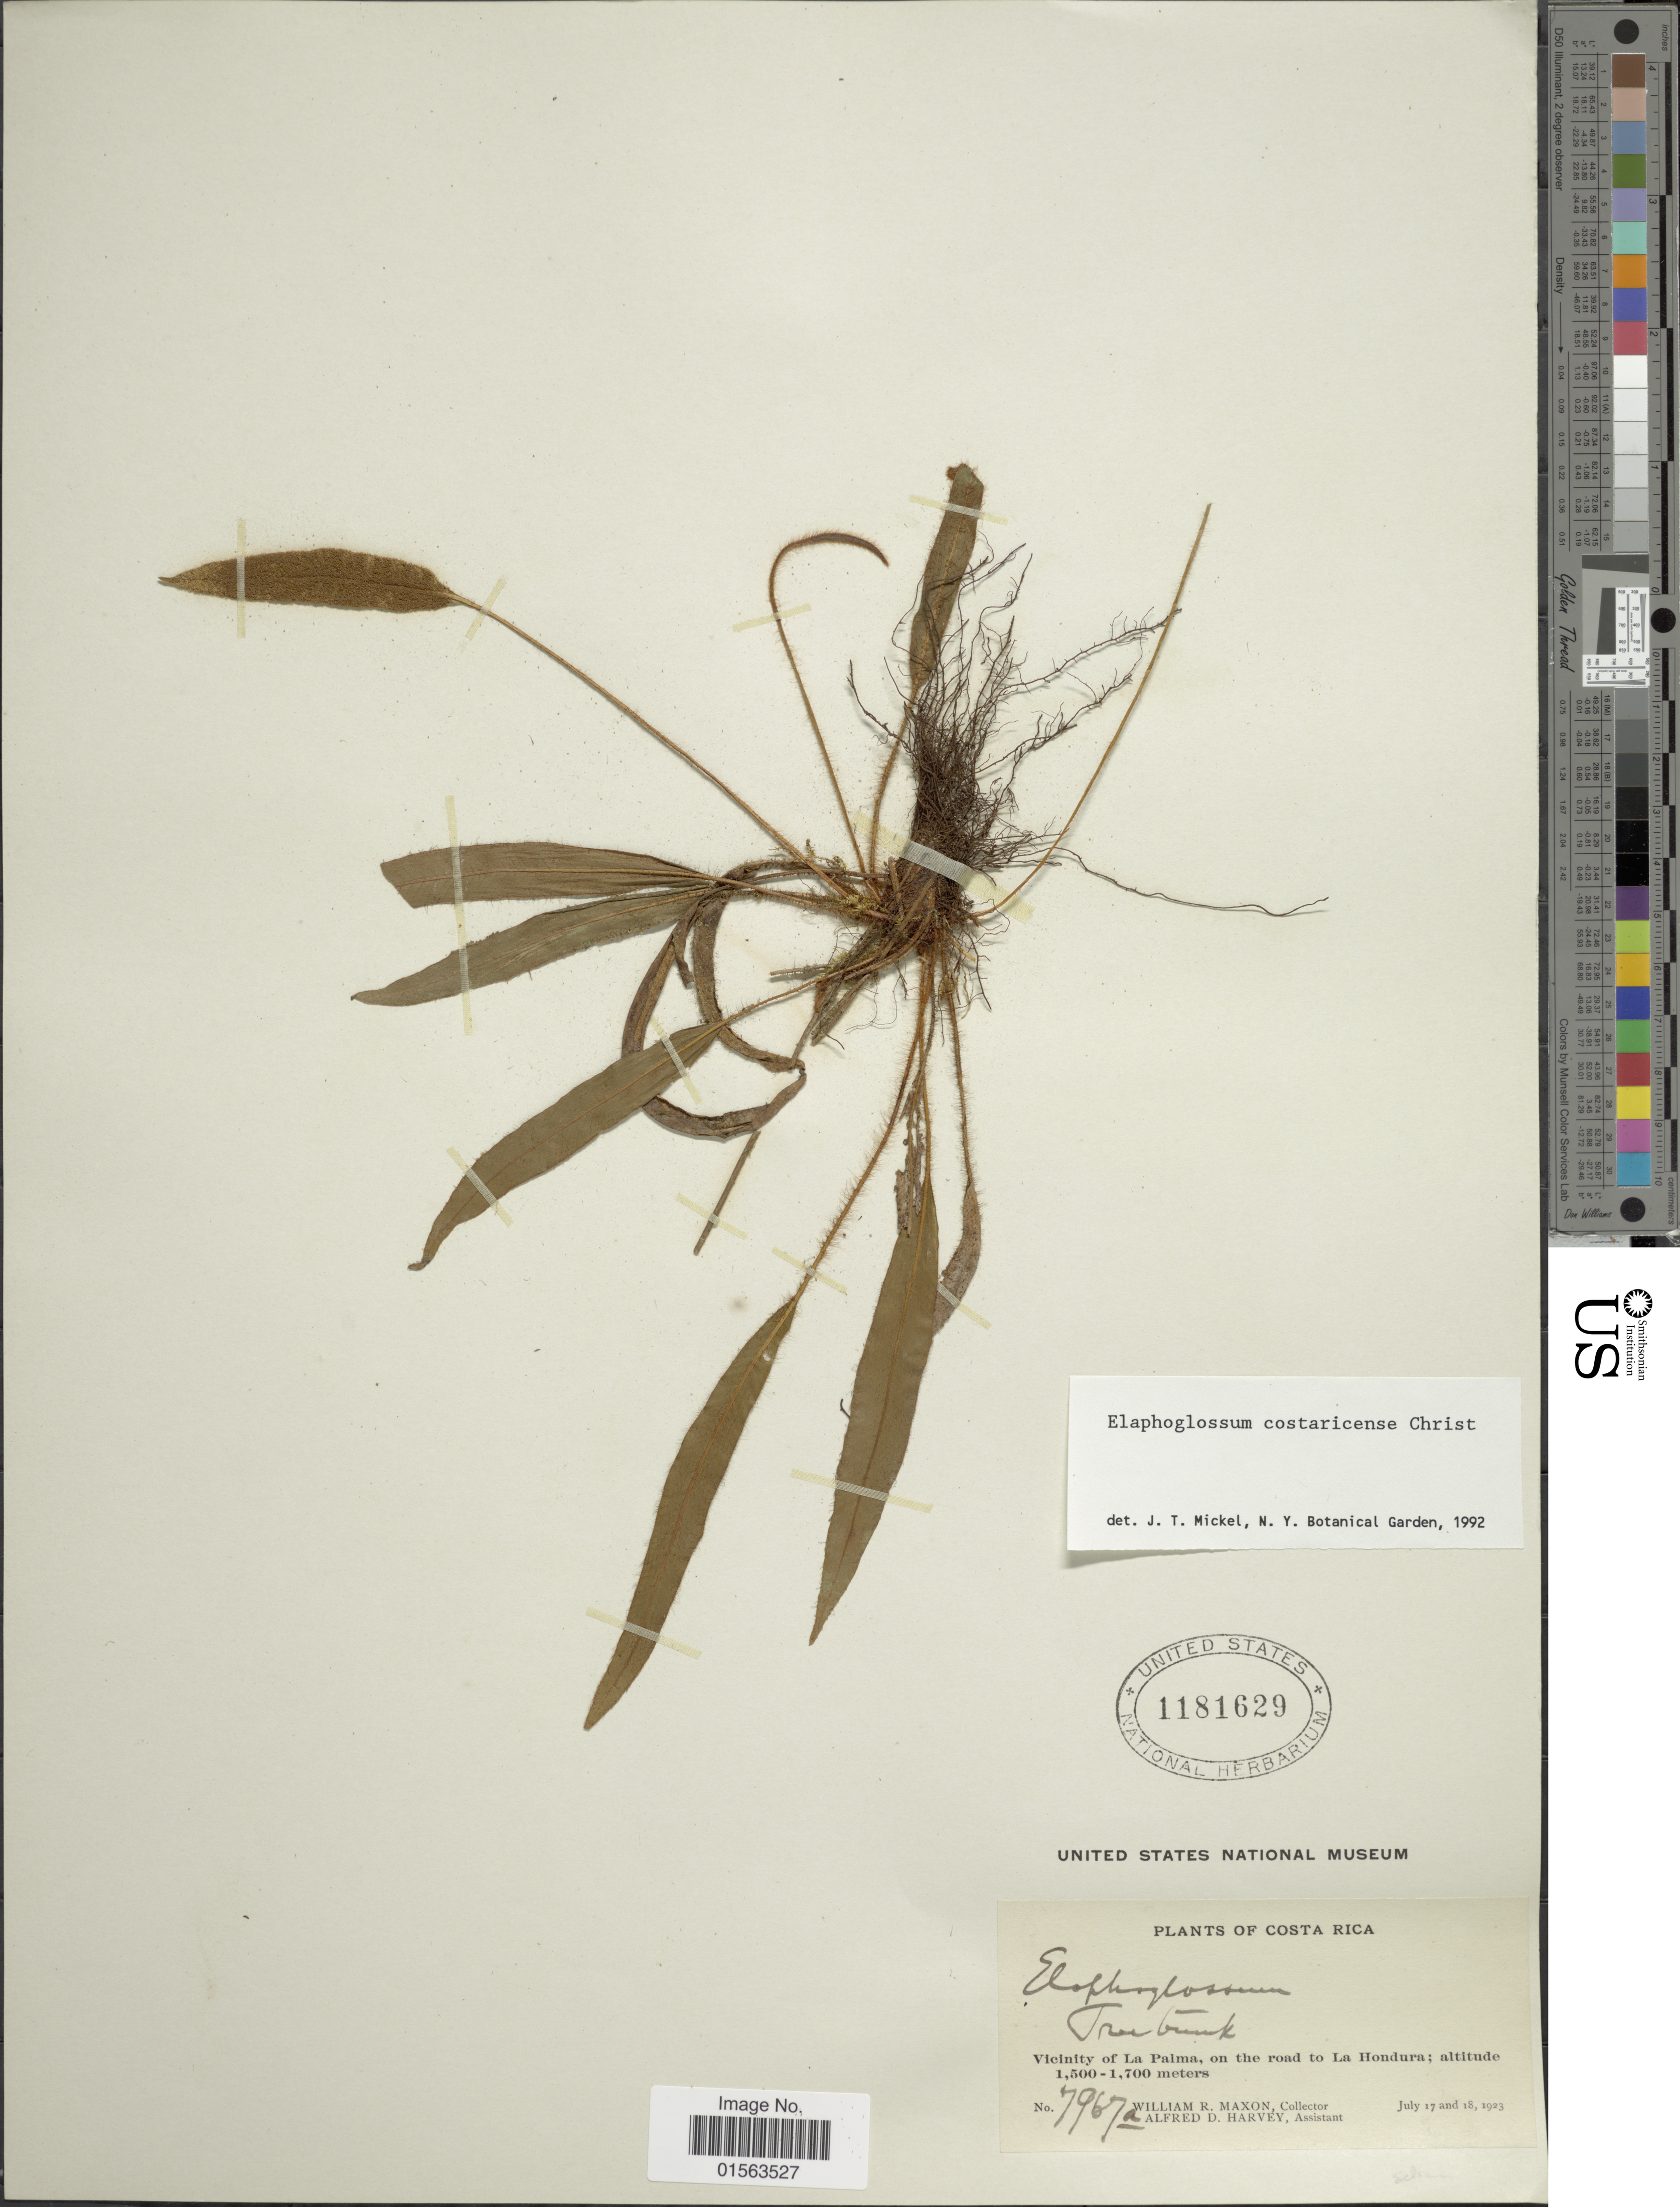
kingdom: Plantae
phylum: Tracheophyta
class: Polypodiopsida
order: Polypodiales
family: Dryopteridaceae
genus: Elaphoglossum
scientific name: Elaphoglossum costaricense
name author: Christ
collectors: W. R. Maxon & A. D. Harvey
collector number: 7967a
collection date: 1923-07-17/1923-07-18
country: Costa Rica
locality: Vicinity of La Palma, on the road to La Hondura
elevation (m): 1500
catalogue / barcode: US 1181629